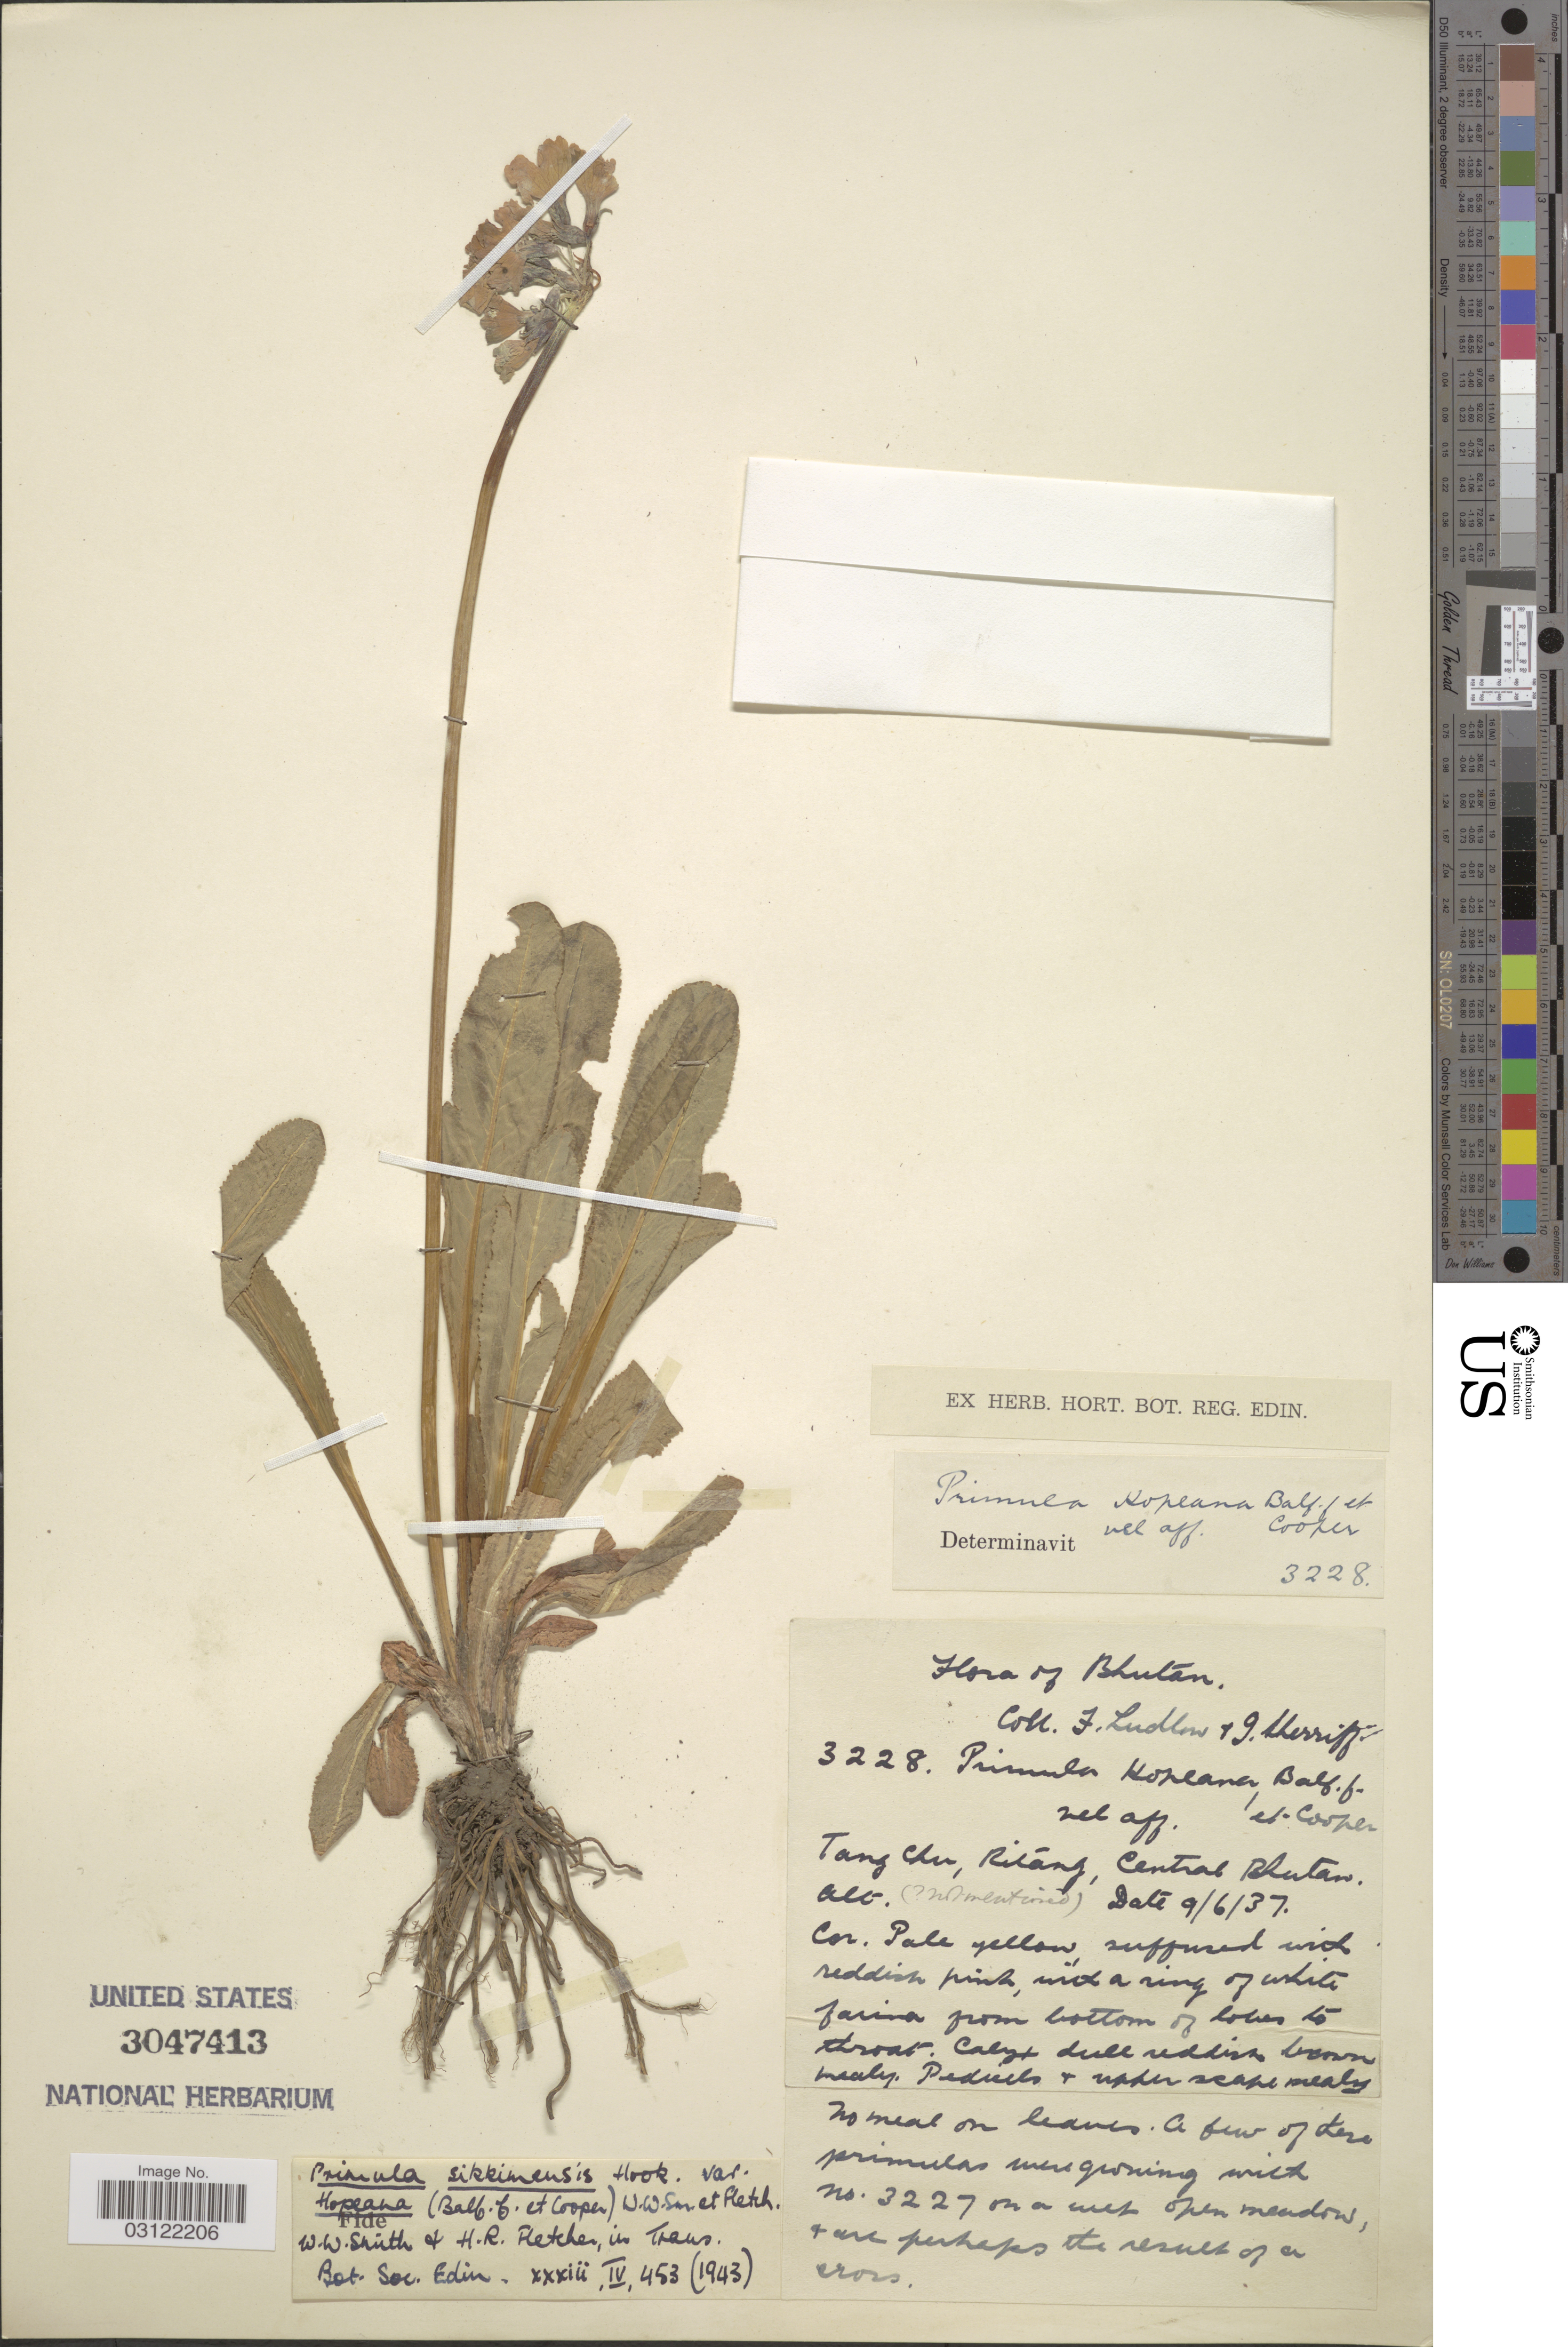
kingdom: Plantae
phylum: Tracheophyta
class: Magnoliopsida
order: Ericales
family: Primulaceae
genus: Primula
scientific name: Primula sikkimensis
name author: Hook.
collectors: F. Ludlow & G. Sherriff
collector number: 3228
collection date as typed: Transcribed d/m/y: 9/6/37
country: Bhutan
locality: Tang Chu, Ritang, Central Bhutan.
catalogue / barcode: US 3047413